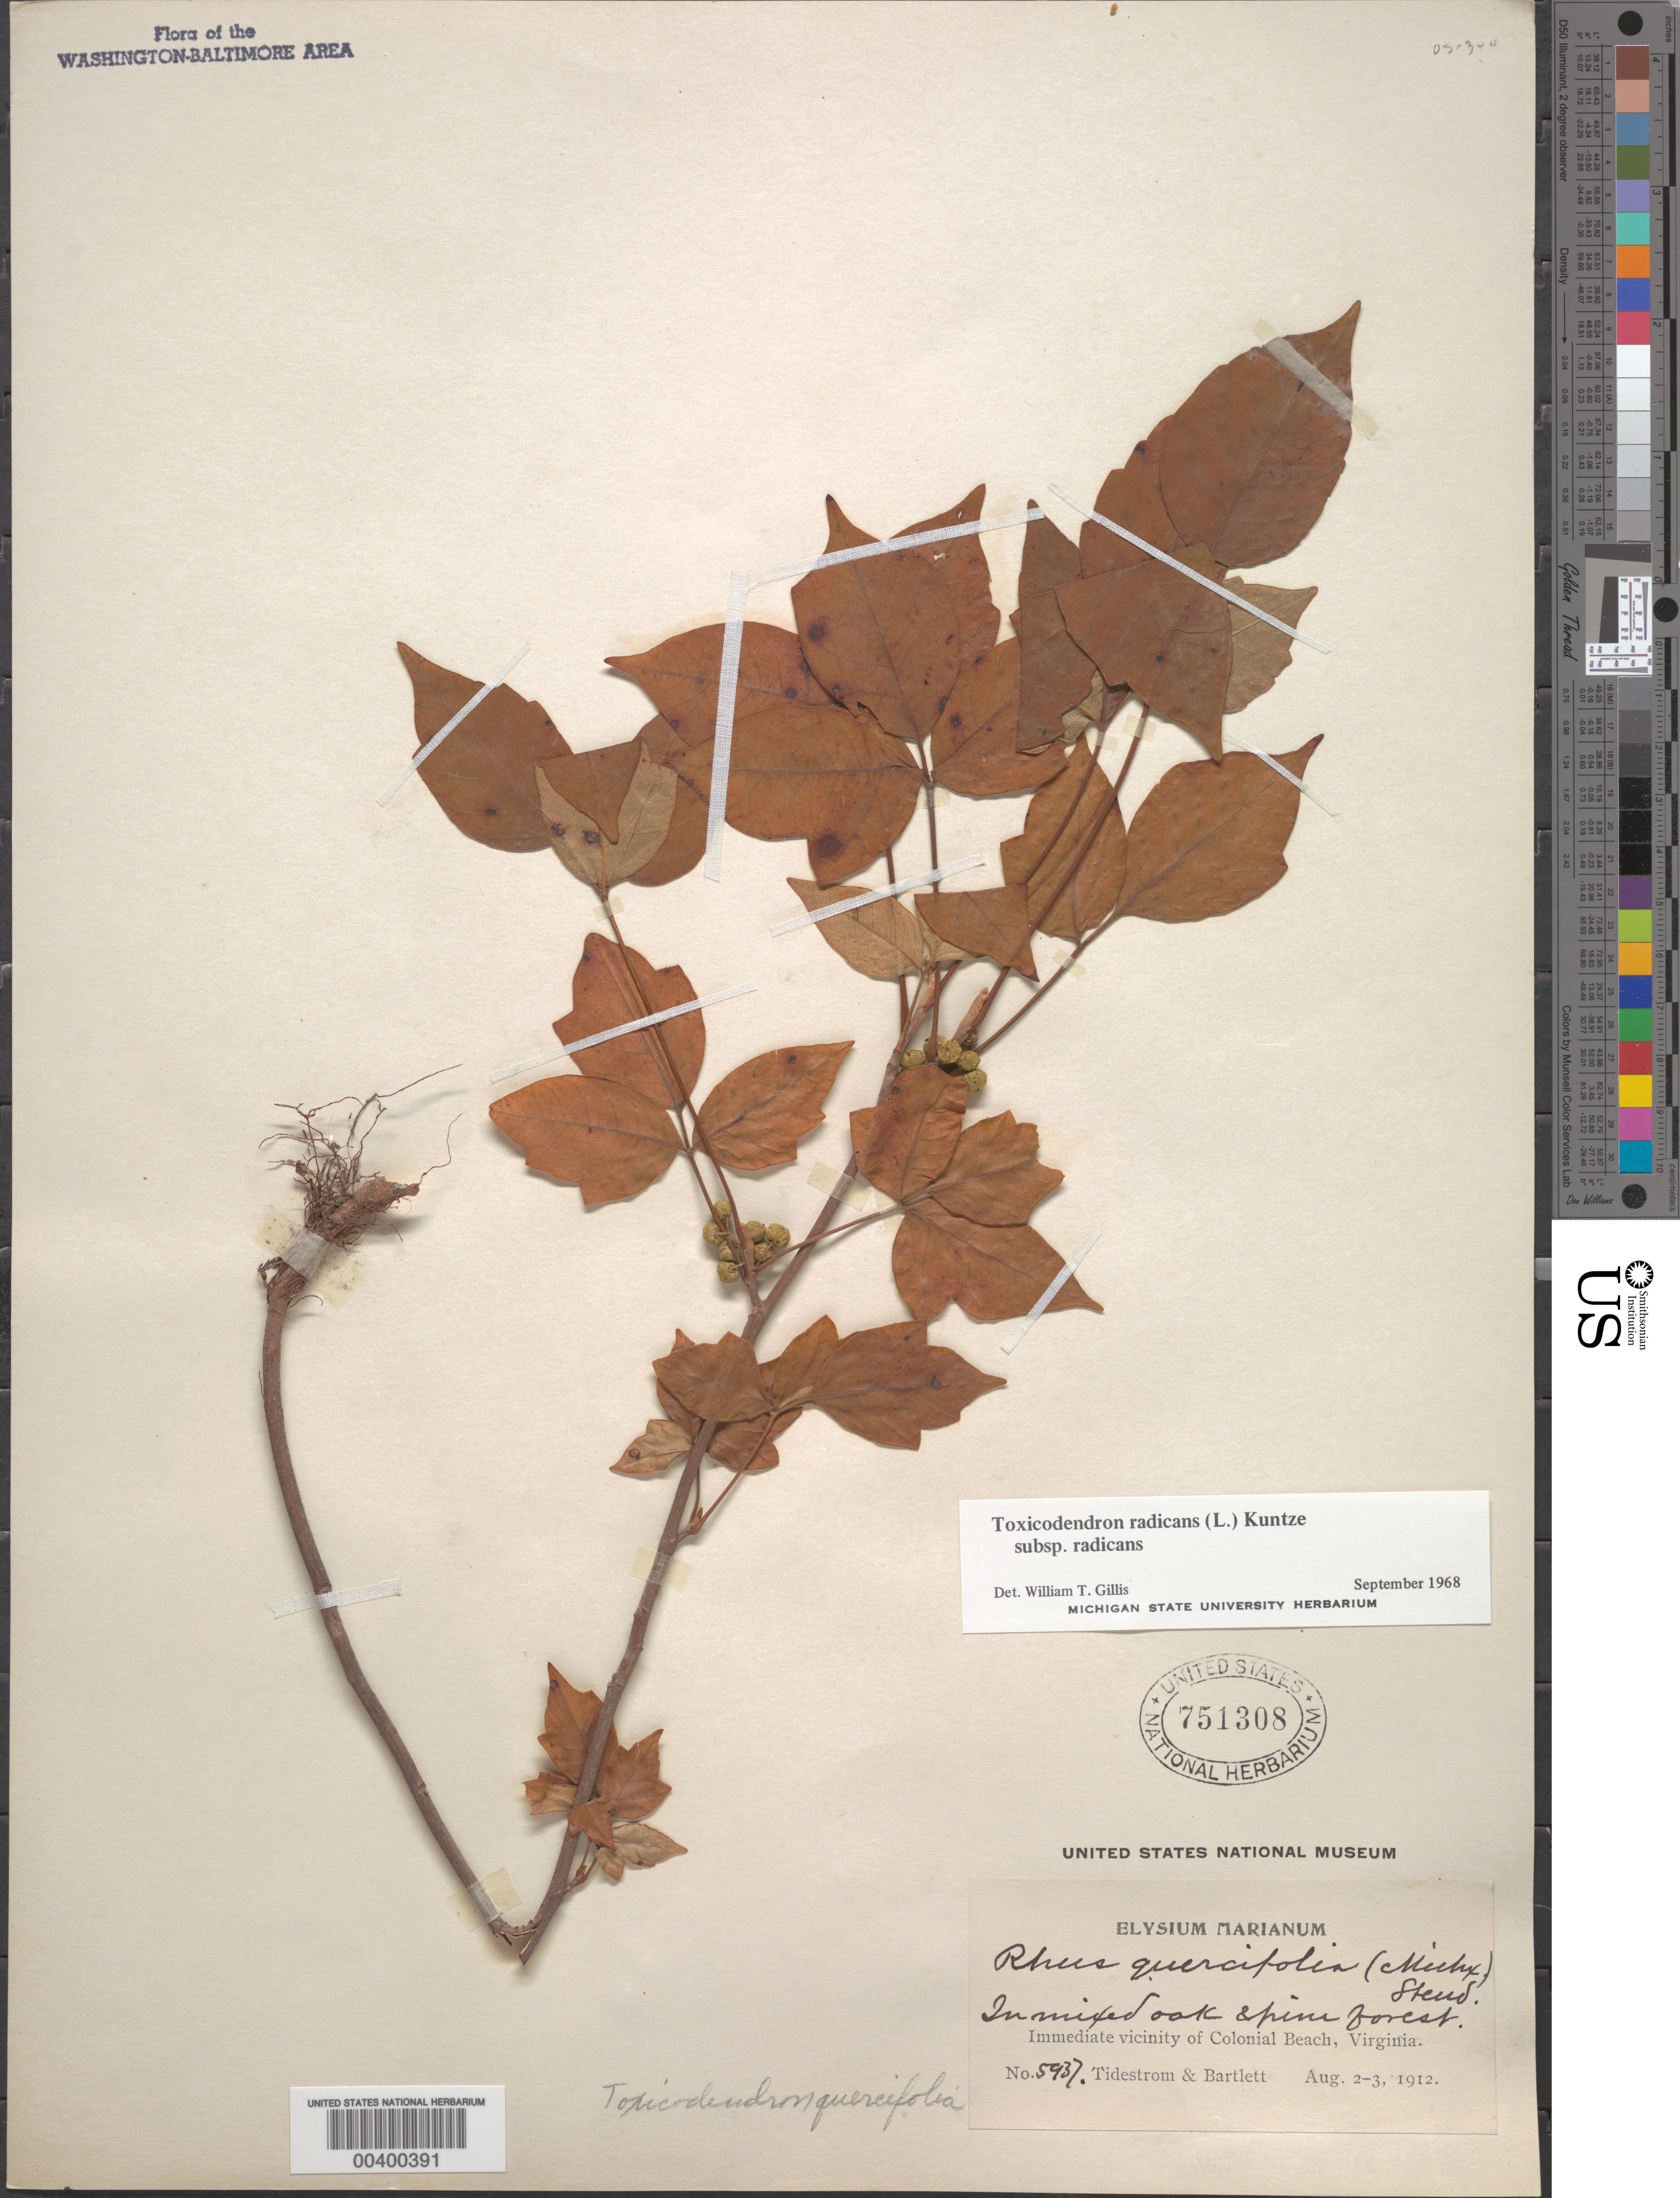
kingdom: Plantae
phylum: Tracheophyta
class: Magnoliopsida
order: Sapindales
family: Anacardiaceae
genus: Toxicodendron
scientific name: Toxicodendron radicans subsp. radicans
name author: (L.) Kuntze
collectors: I. F. Tidestrom & H. H. Bartlett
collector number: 5937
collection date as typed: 02 Aug 1912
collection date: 1912-08-02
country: United States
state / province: Virginia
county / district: Westmoreland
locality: Colonial Beach vicinity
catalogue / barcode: US 751308